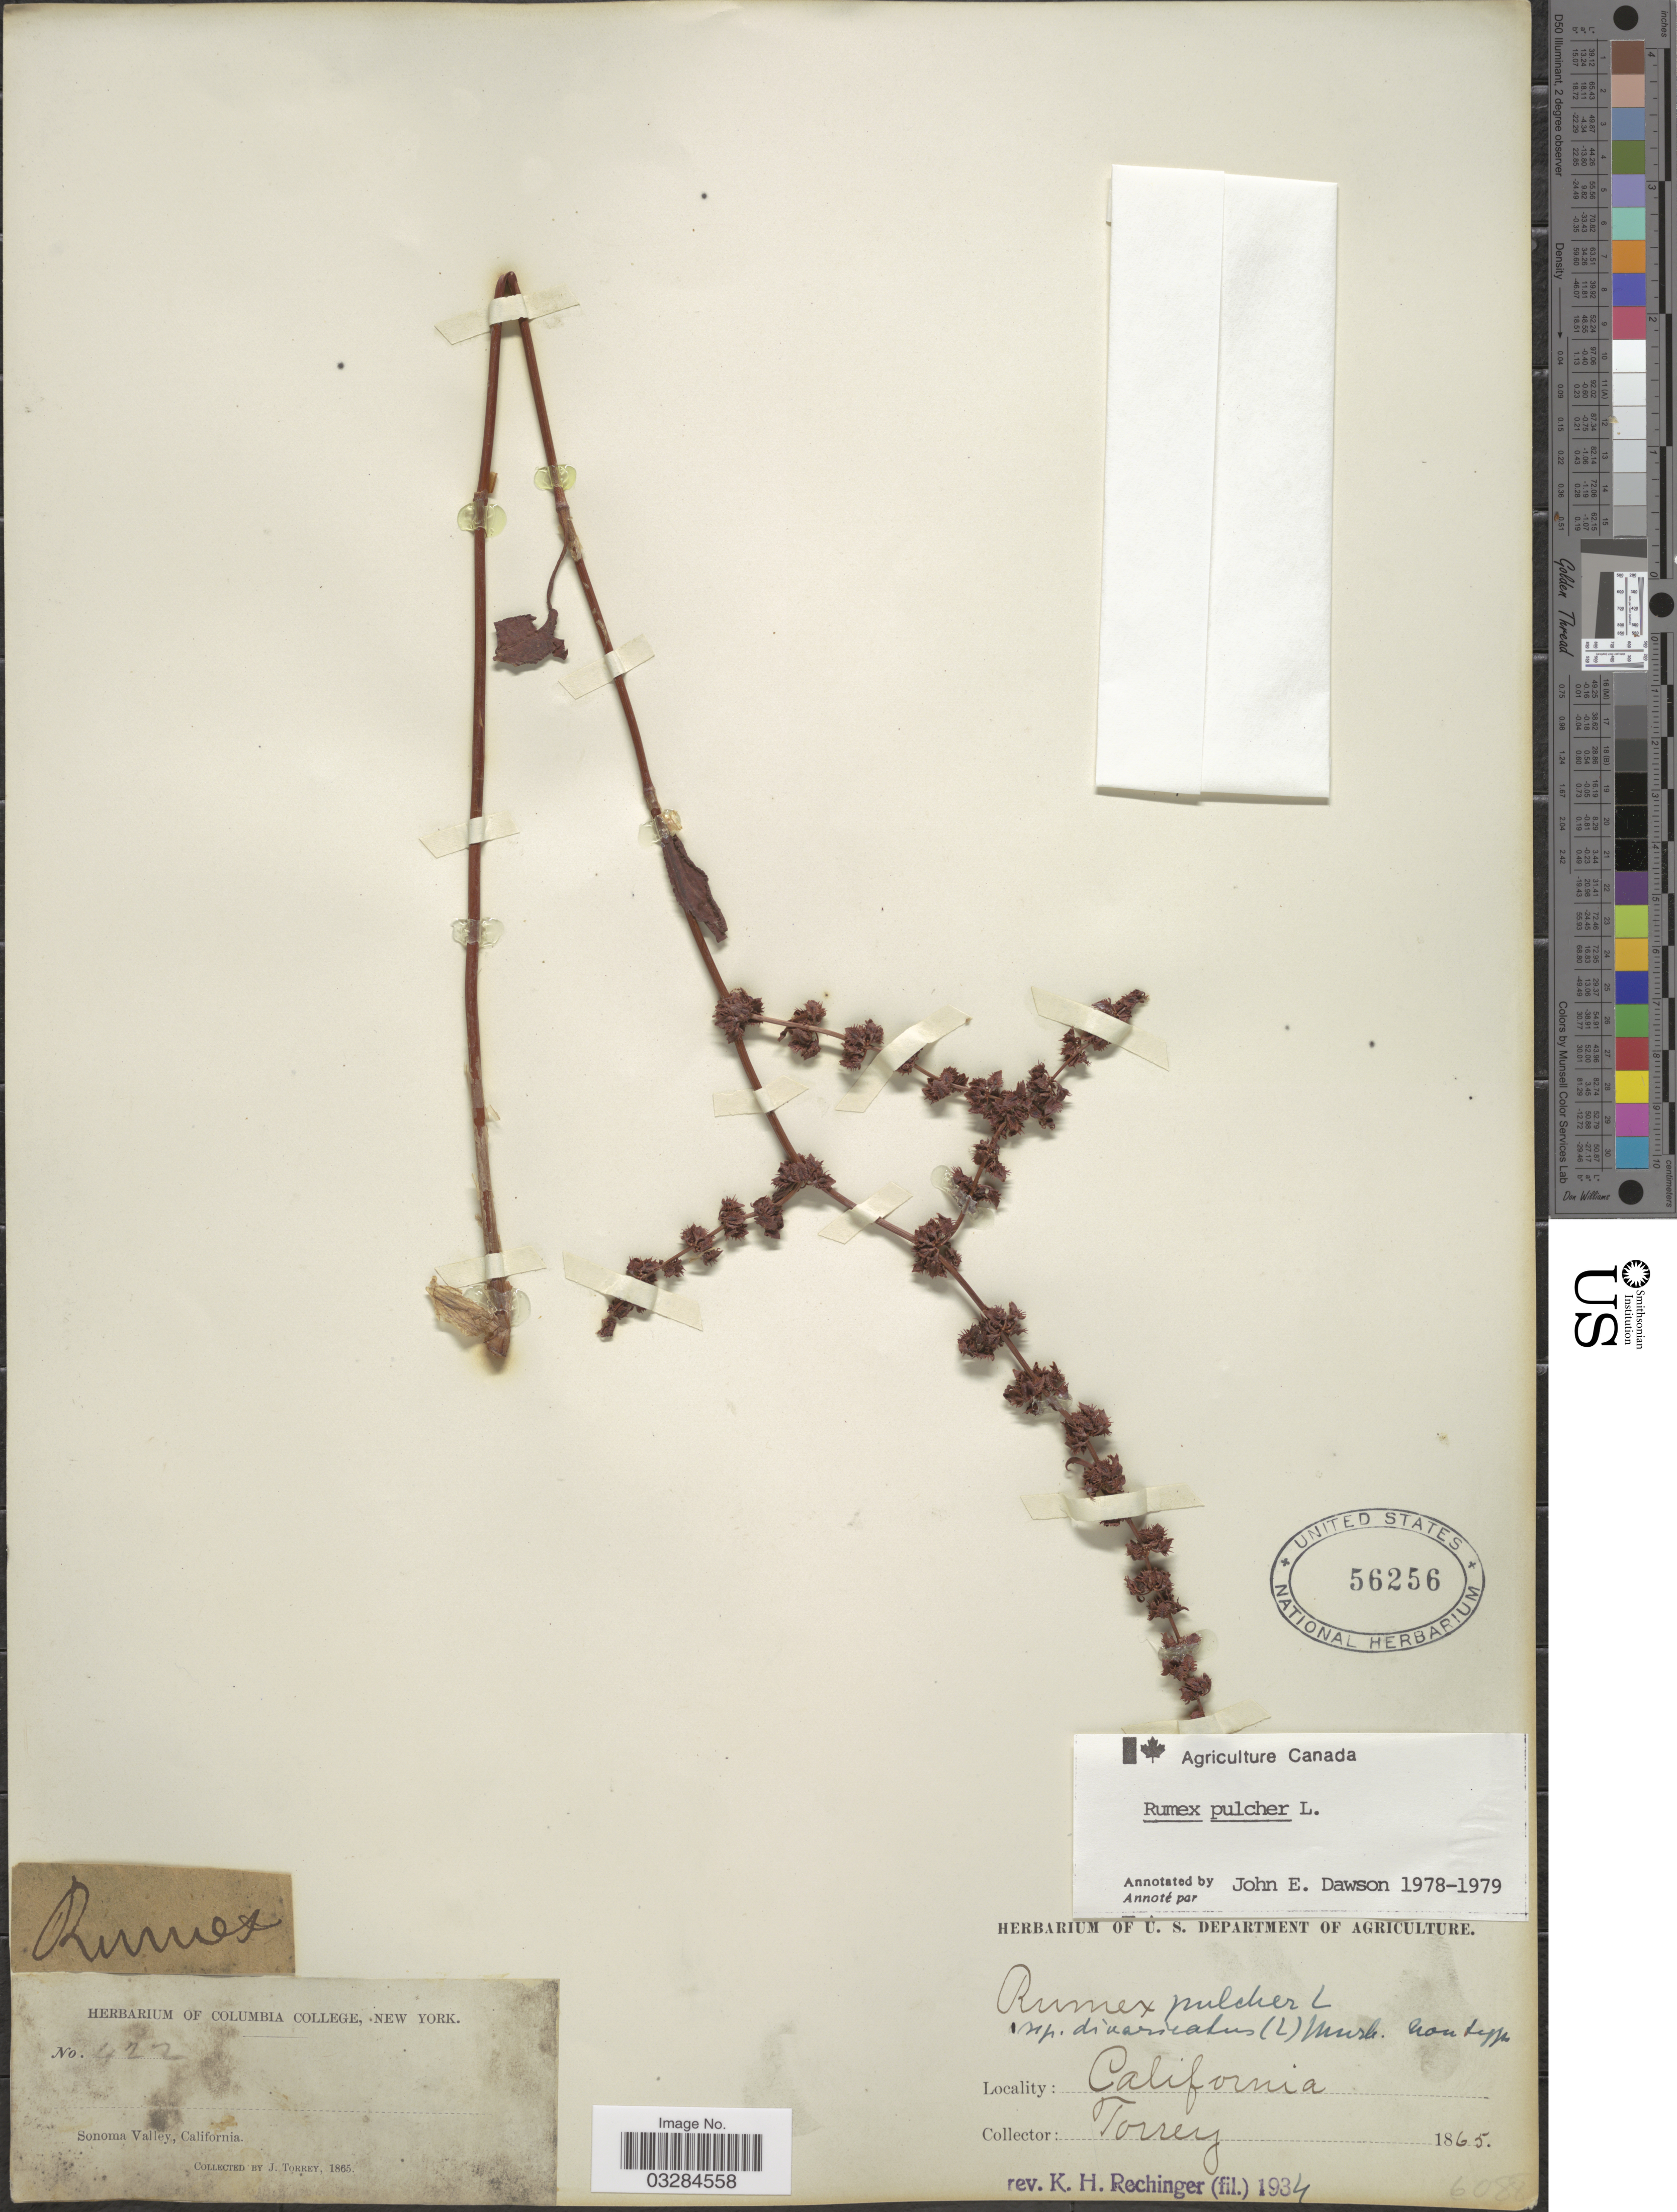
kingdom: Plantae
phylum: Tracheophyta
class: Magnoliopsida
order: Caryophyllales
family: Polygonaceae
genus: Rumex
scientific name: Rumex pulcher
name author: L.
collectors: J. Torrey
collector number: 422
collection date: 1865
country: United States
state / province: California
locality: Sonoma Valley.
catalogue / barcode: US 56256